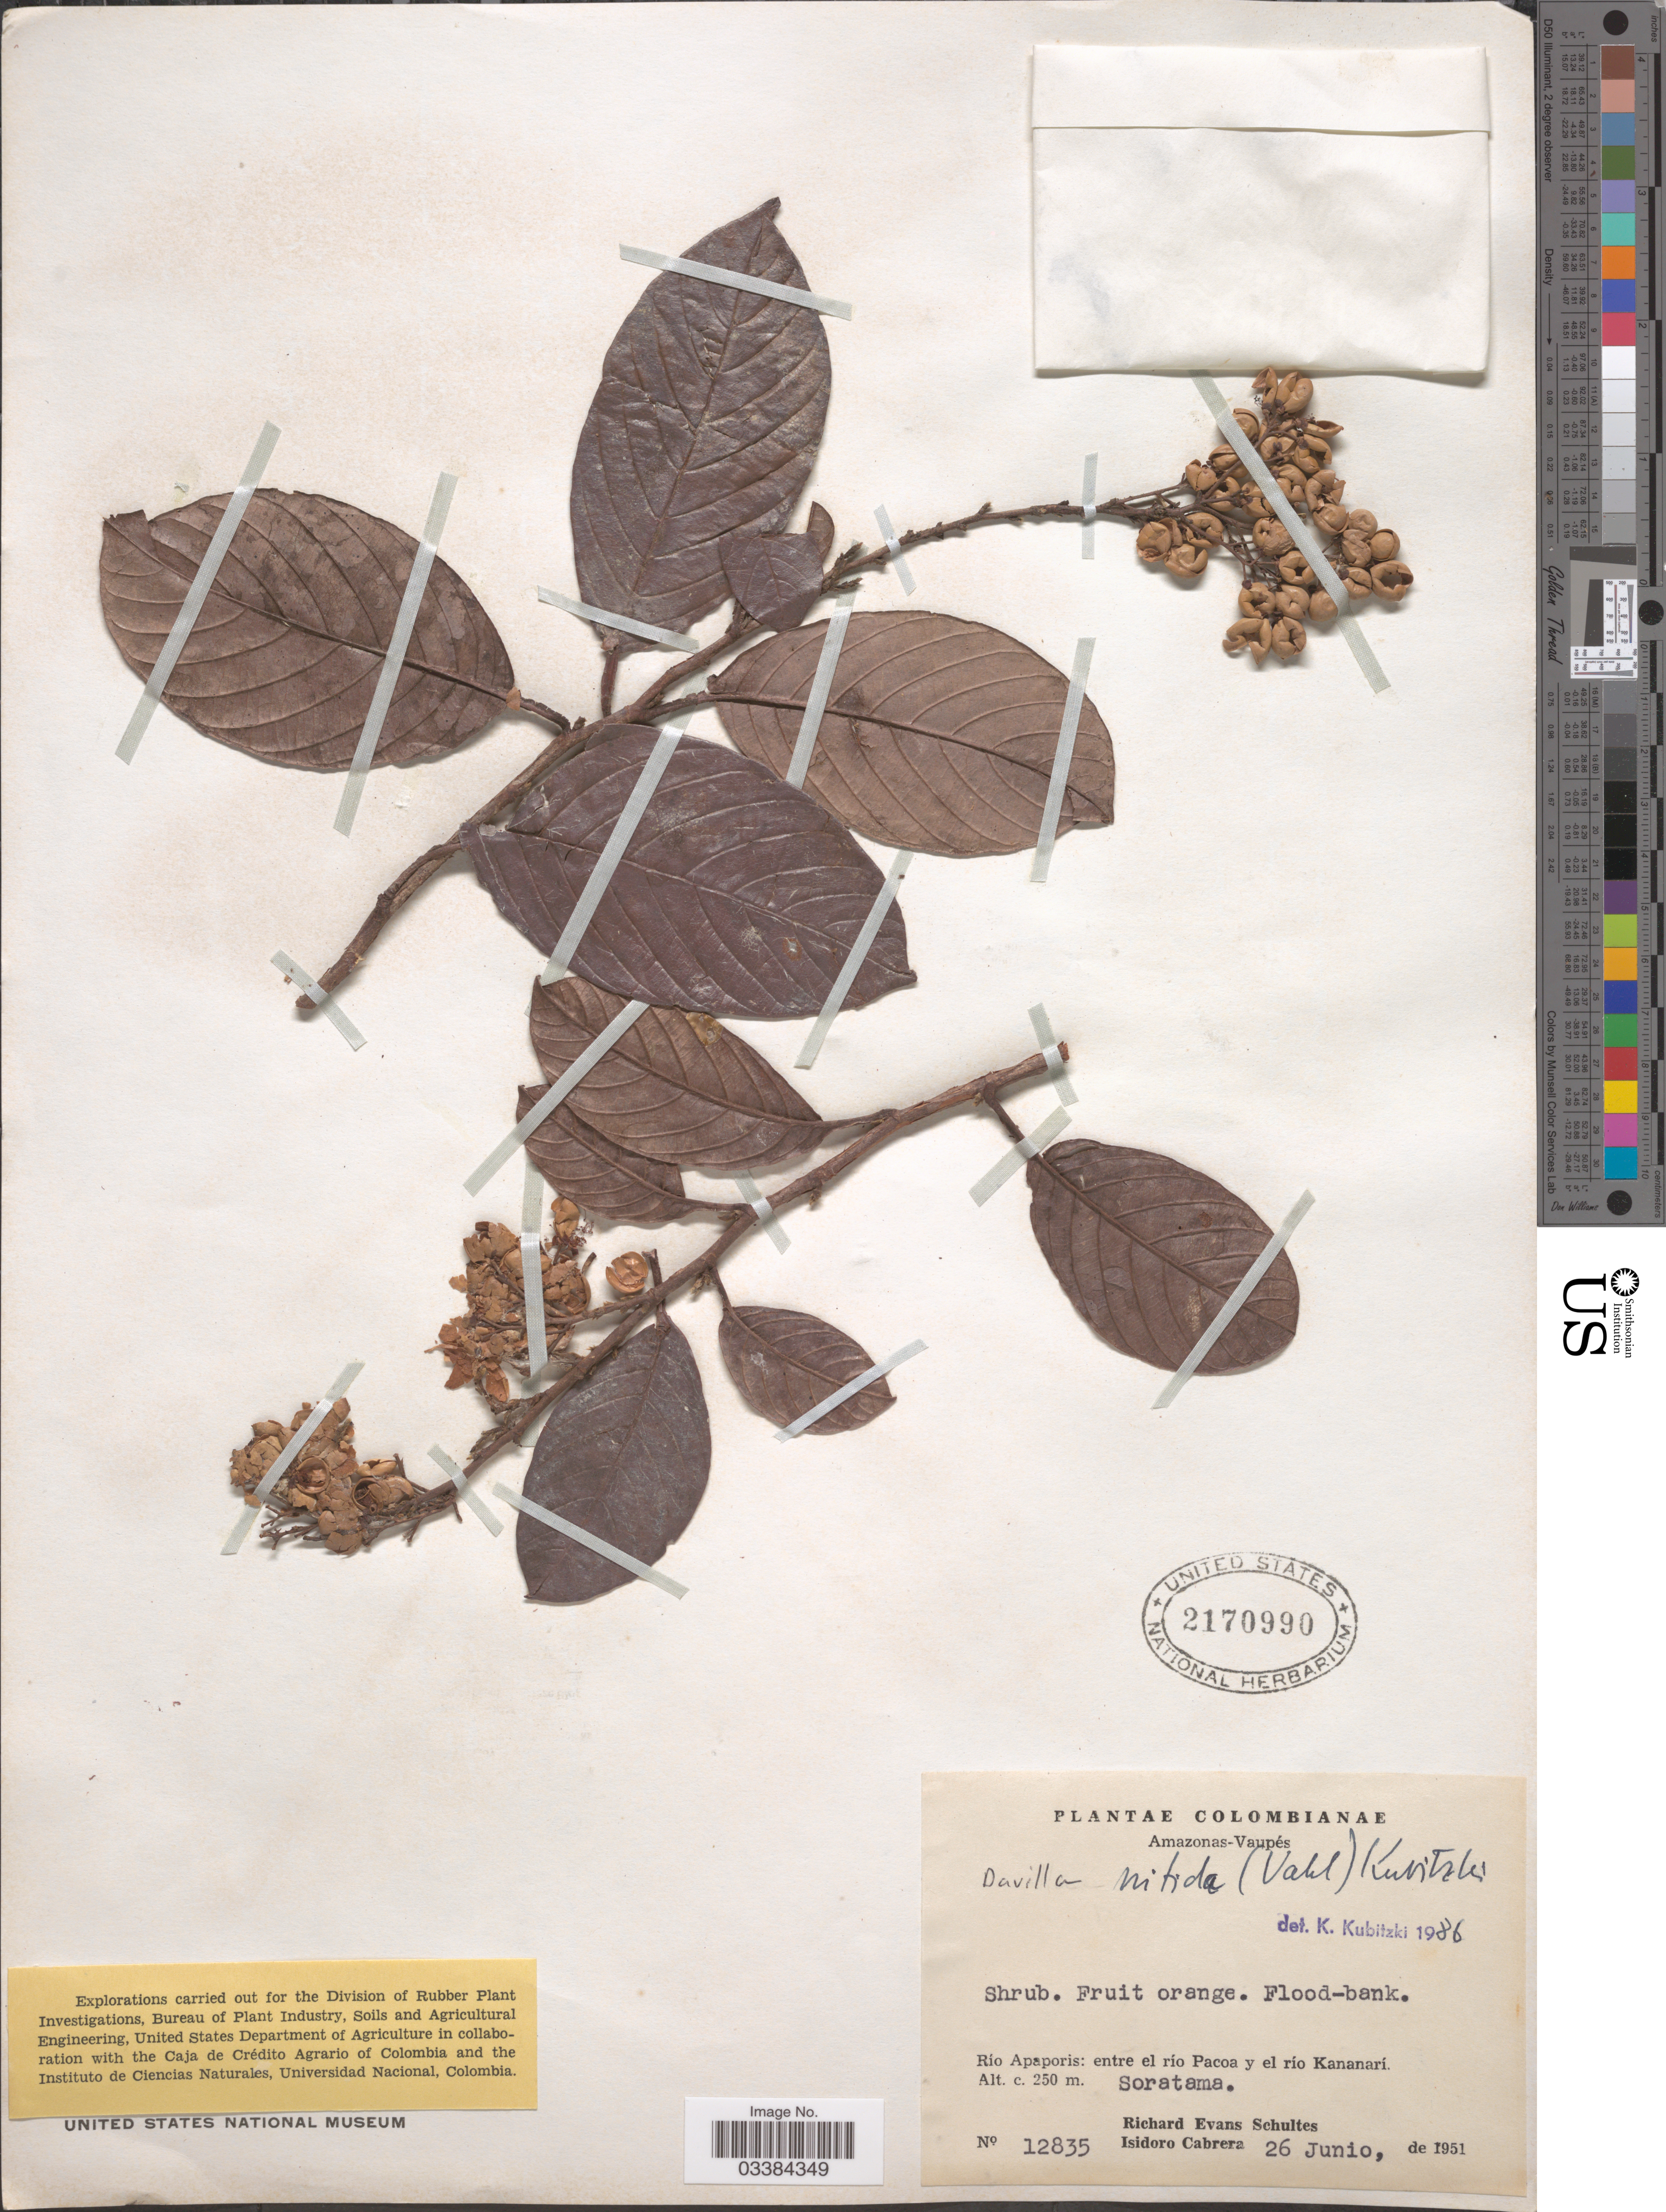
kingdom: Plantae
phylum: Tracheophyta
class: Magnoliopsida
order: Dilleniales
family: Dilleniaceae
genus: Davilla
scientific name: Davilla nitida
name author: (Vahl) Kubitzki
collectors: R. E. Schultes & I. Cabrera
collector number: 12835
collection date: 1951-06-26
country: Colombia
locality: Amazonas-Vaupés. Río Apaporis: entre el río Pacoa y el río Kananarí. Soratama.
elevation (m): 250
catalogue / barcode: US 2170990